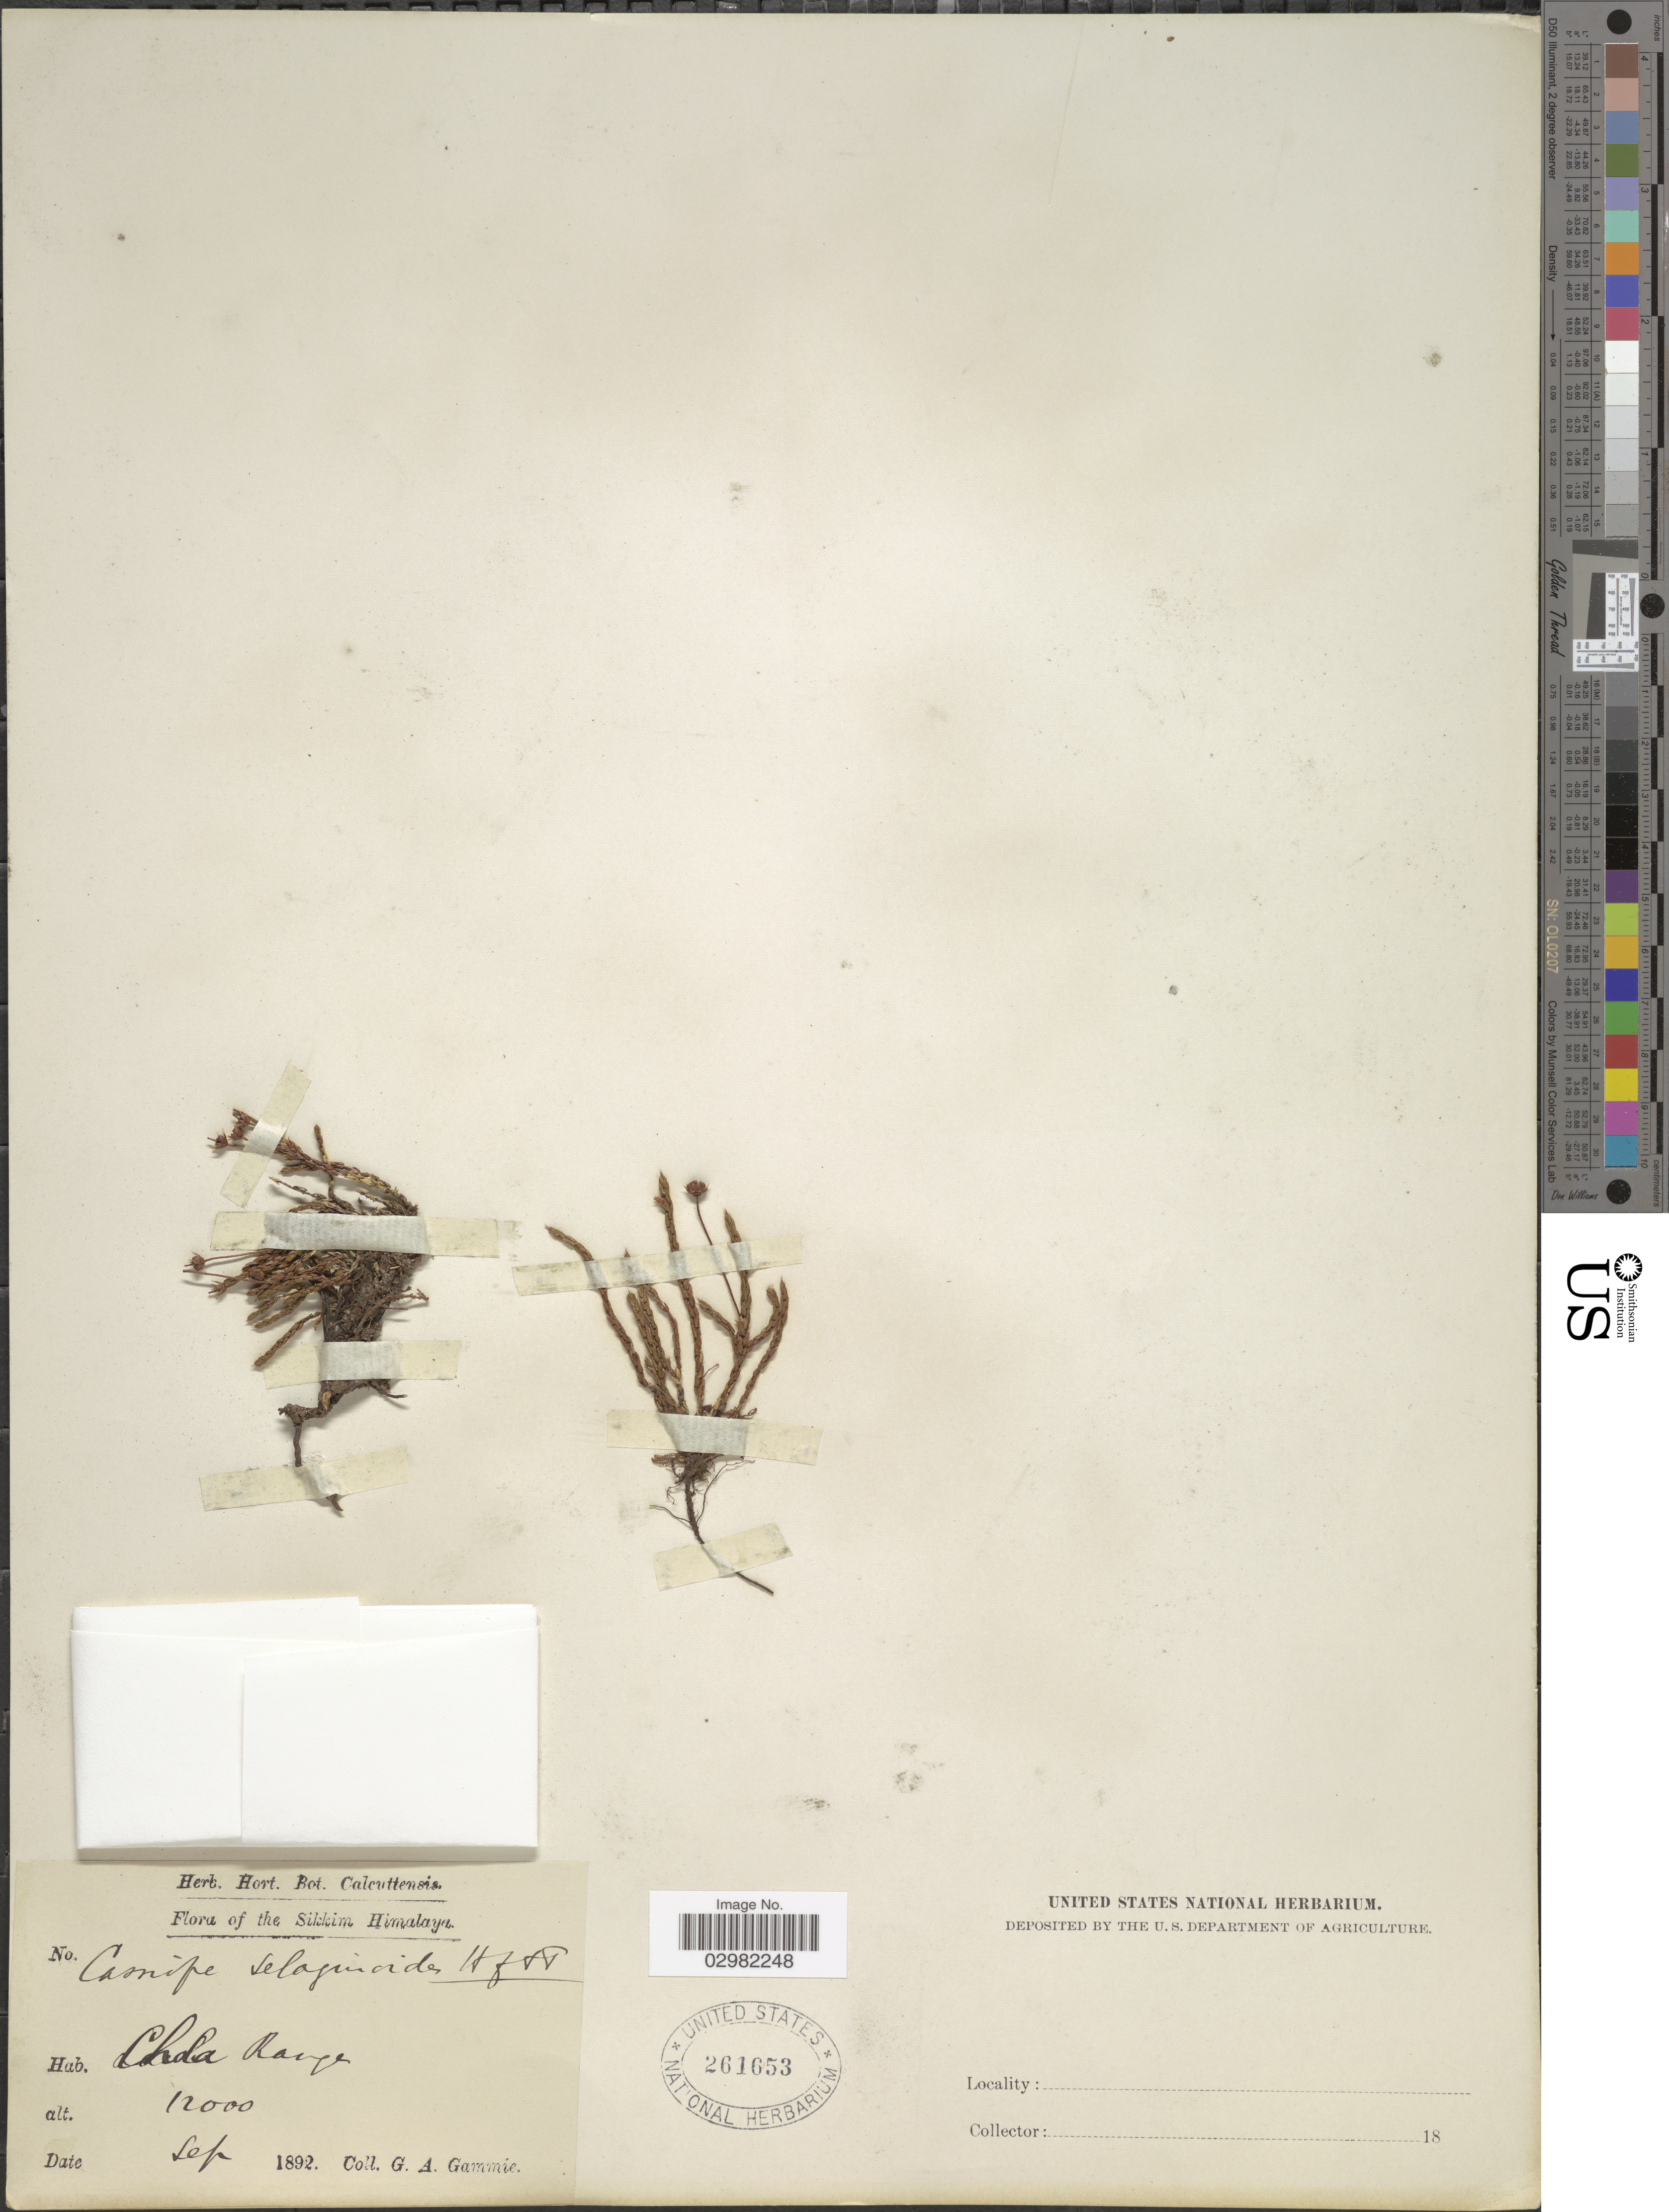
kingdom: Plantae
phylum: Tracheophyta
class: Magnoliopsida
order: Ericales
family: Ericaceae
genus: Cassiope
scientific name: Cassiope selaginoides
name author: Hook. f. & Thomson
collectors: G. Gammie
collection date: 1892-09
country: India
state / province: Sikkim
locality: The Sikkim Himalaya, Chola Range.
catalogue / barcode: US 261653